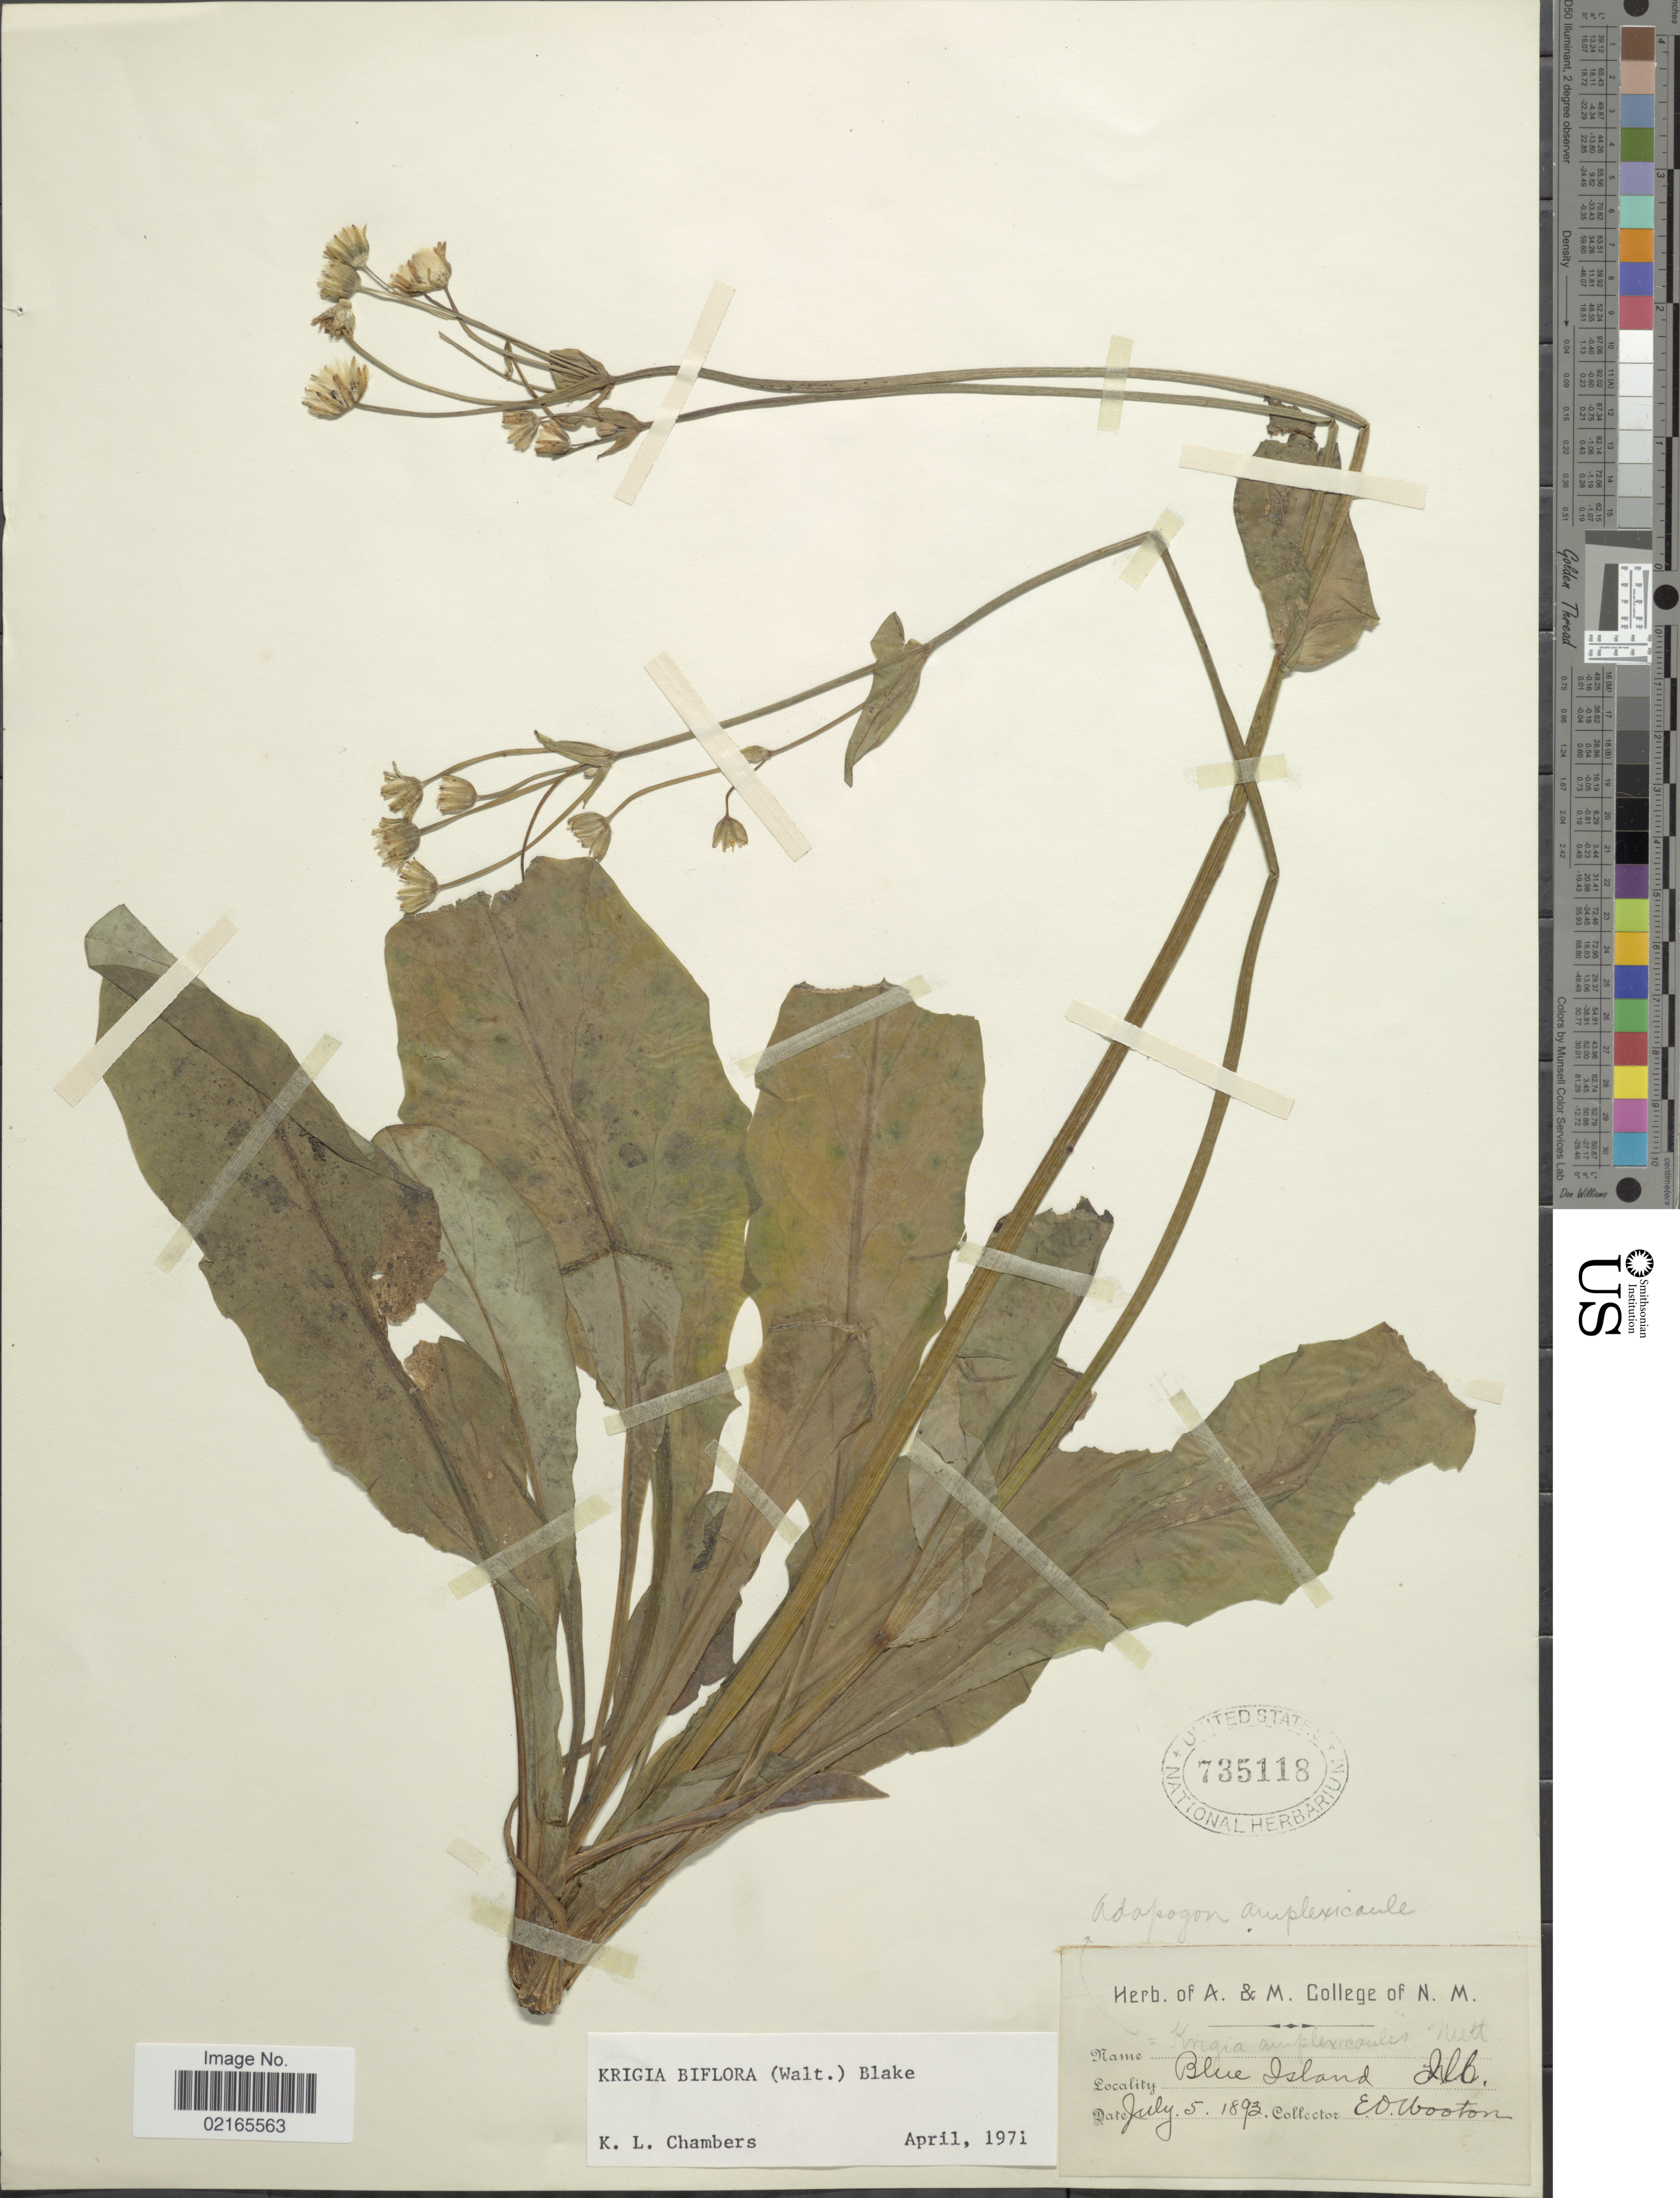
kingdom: Plantae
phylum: Tracheophyta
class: Magnoliopsida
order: Asterales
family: Asteraceae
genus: Krigia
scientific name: Krigia biflora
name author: (Walter) S.F. Blake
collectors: E. O. Wooton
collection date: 1893-07-05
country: United States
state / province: Illinois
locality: Blue Island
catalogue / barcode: US 735118